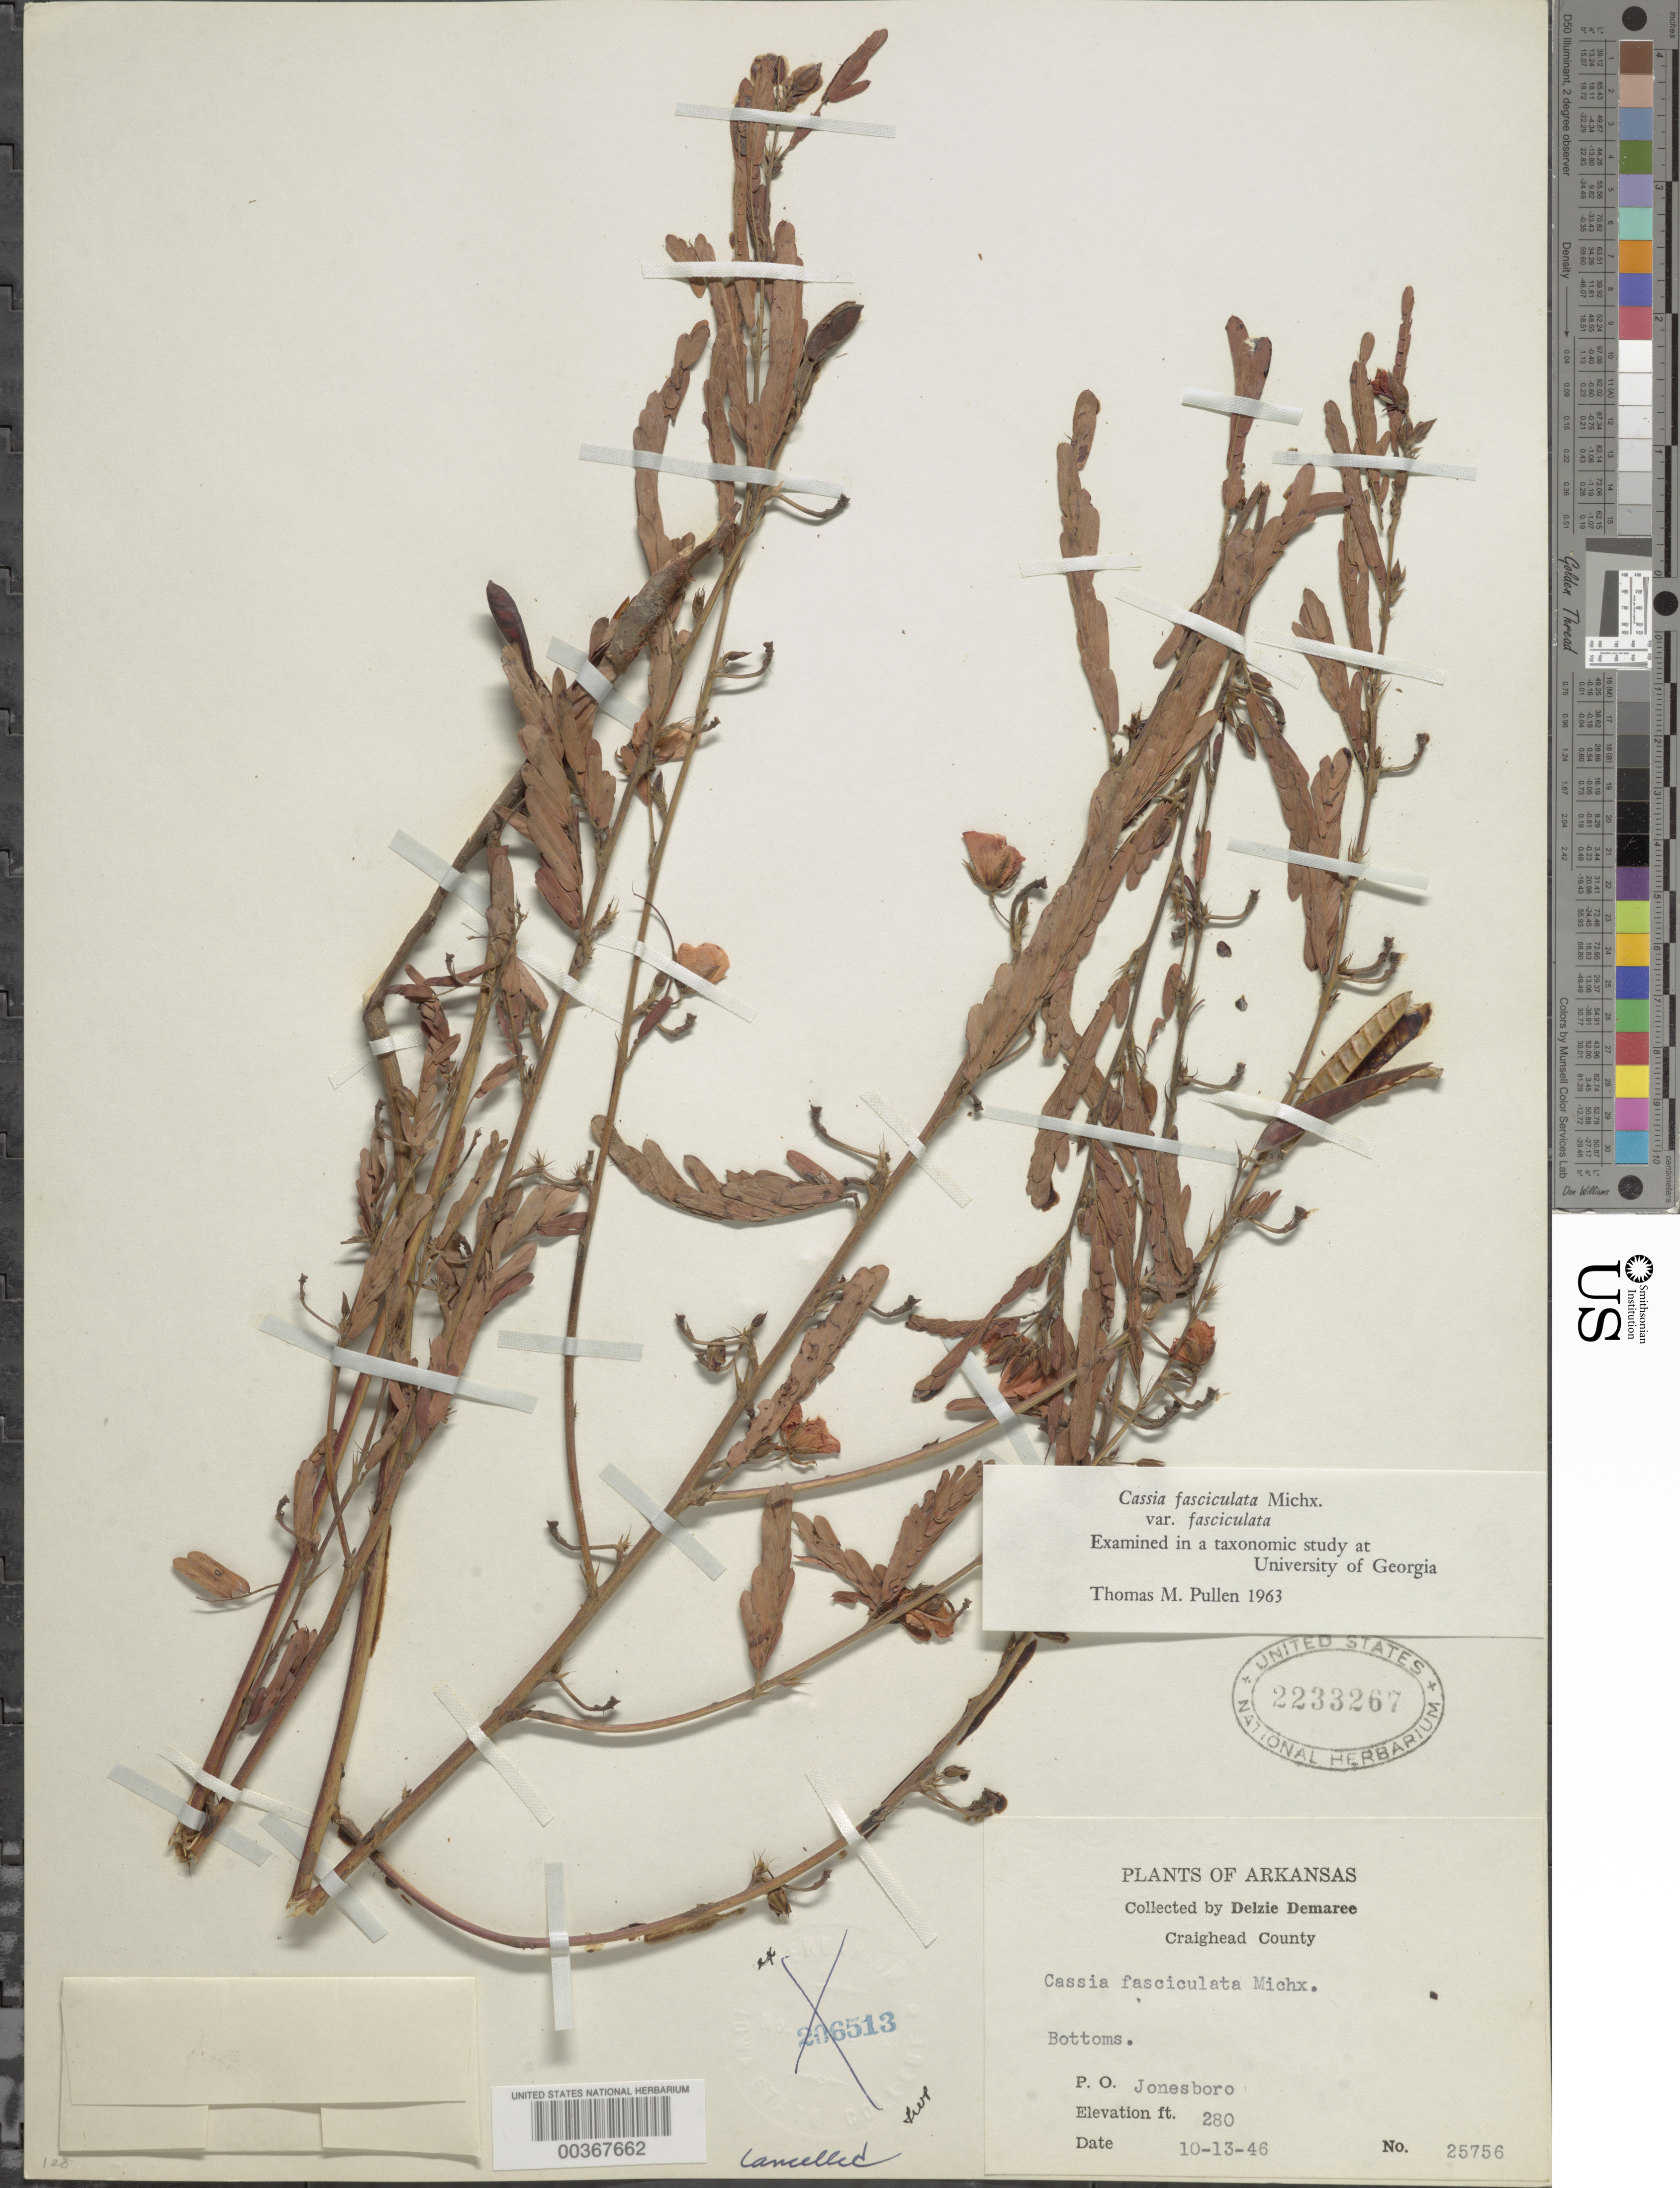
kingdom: Plantae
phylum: Tracheophyta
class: Magnoliopsida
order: Fabales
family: Fabaceae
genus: Chamaecrista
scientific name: Chamaecrista fasciculata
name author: (Michx.) Greene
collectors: D. Demaree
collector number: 25756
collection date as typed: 13 Oct 1946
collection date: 1946-10-13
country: United States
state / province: Arkansas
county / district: Craighead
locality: Jonesboro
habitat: Bottoms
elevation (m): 85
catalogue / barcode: US 2233267